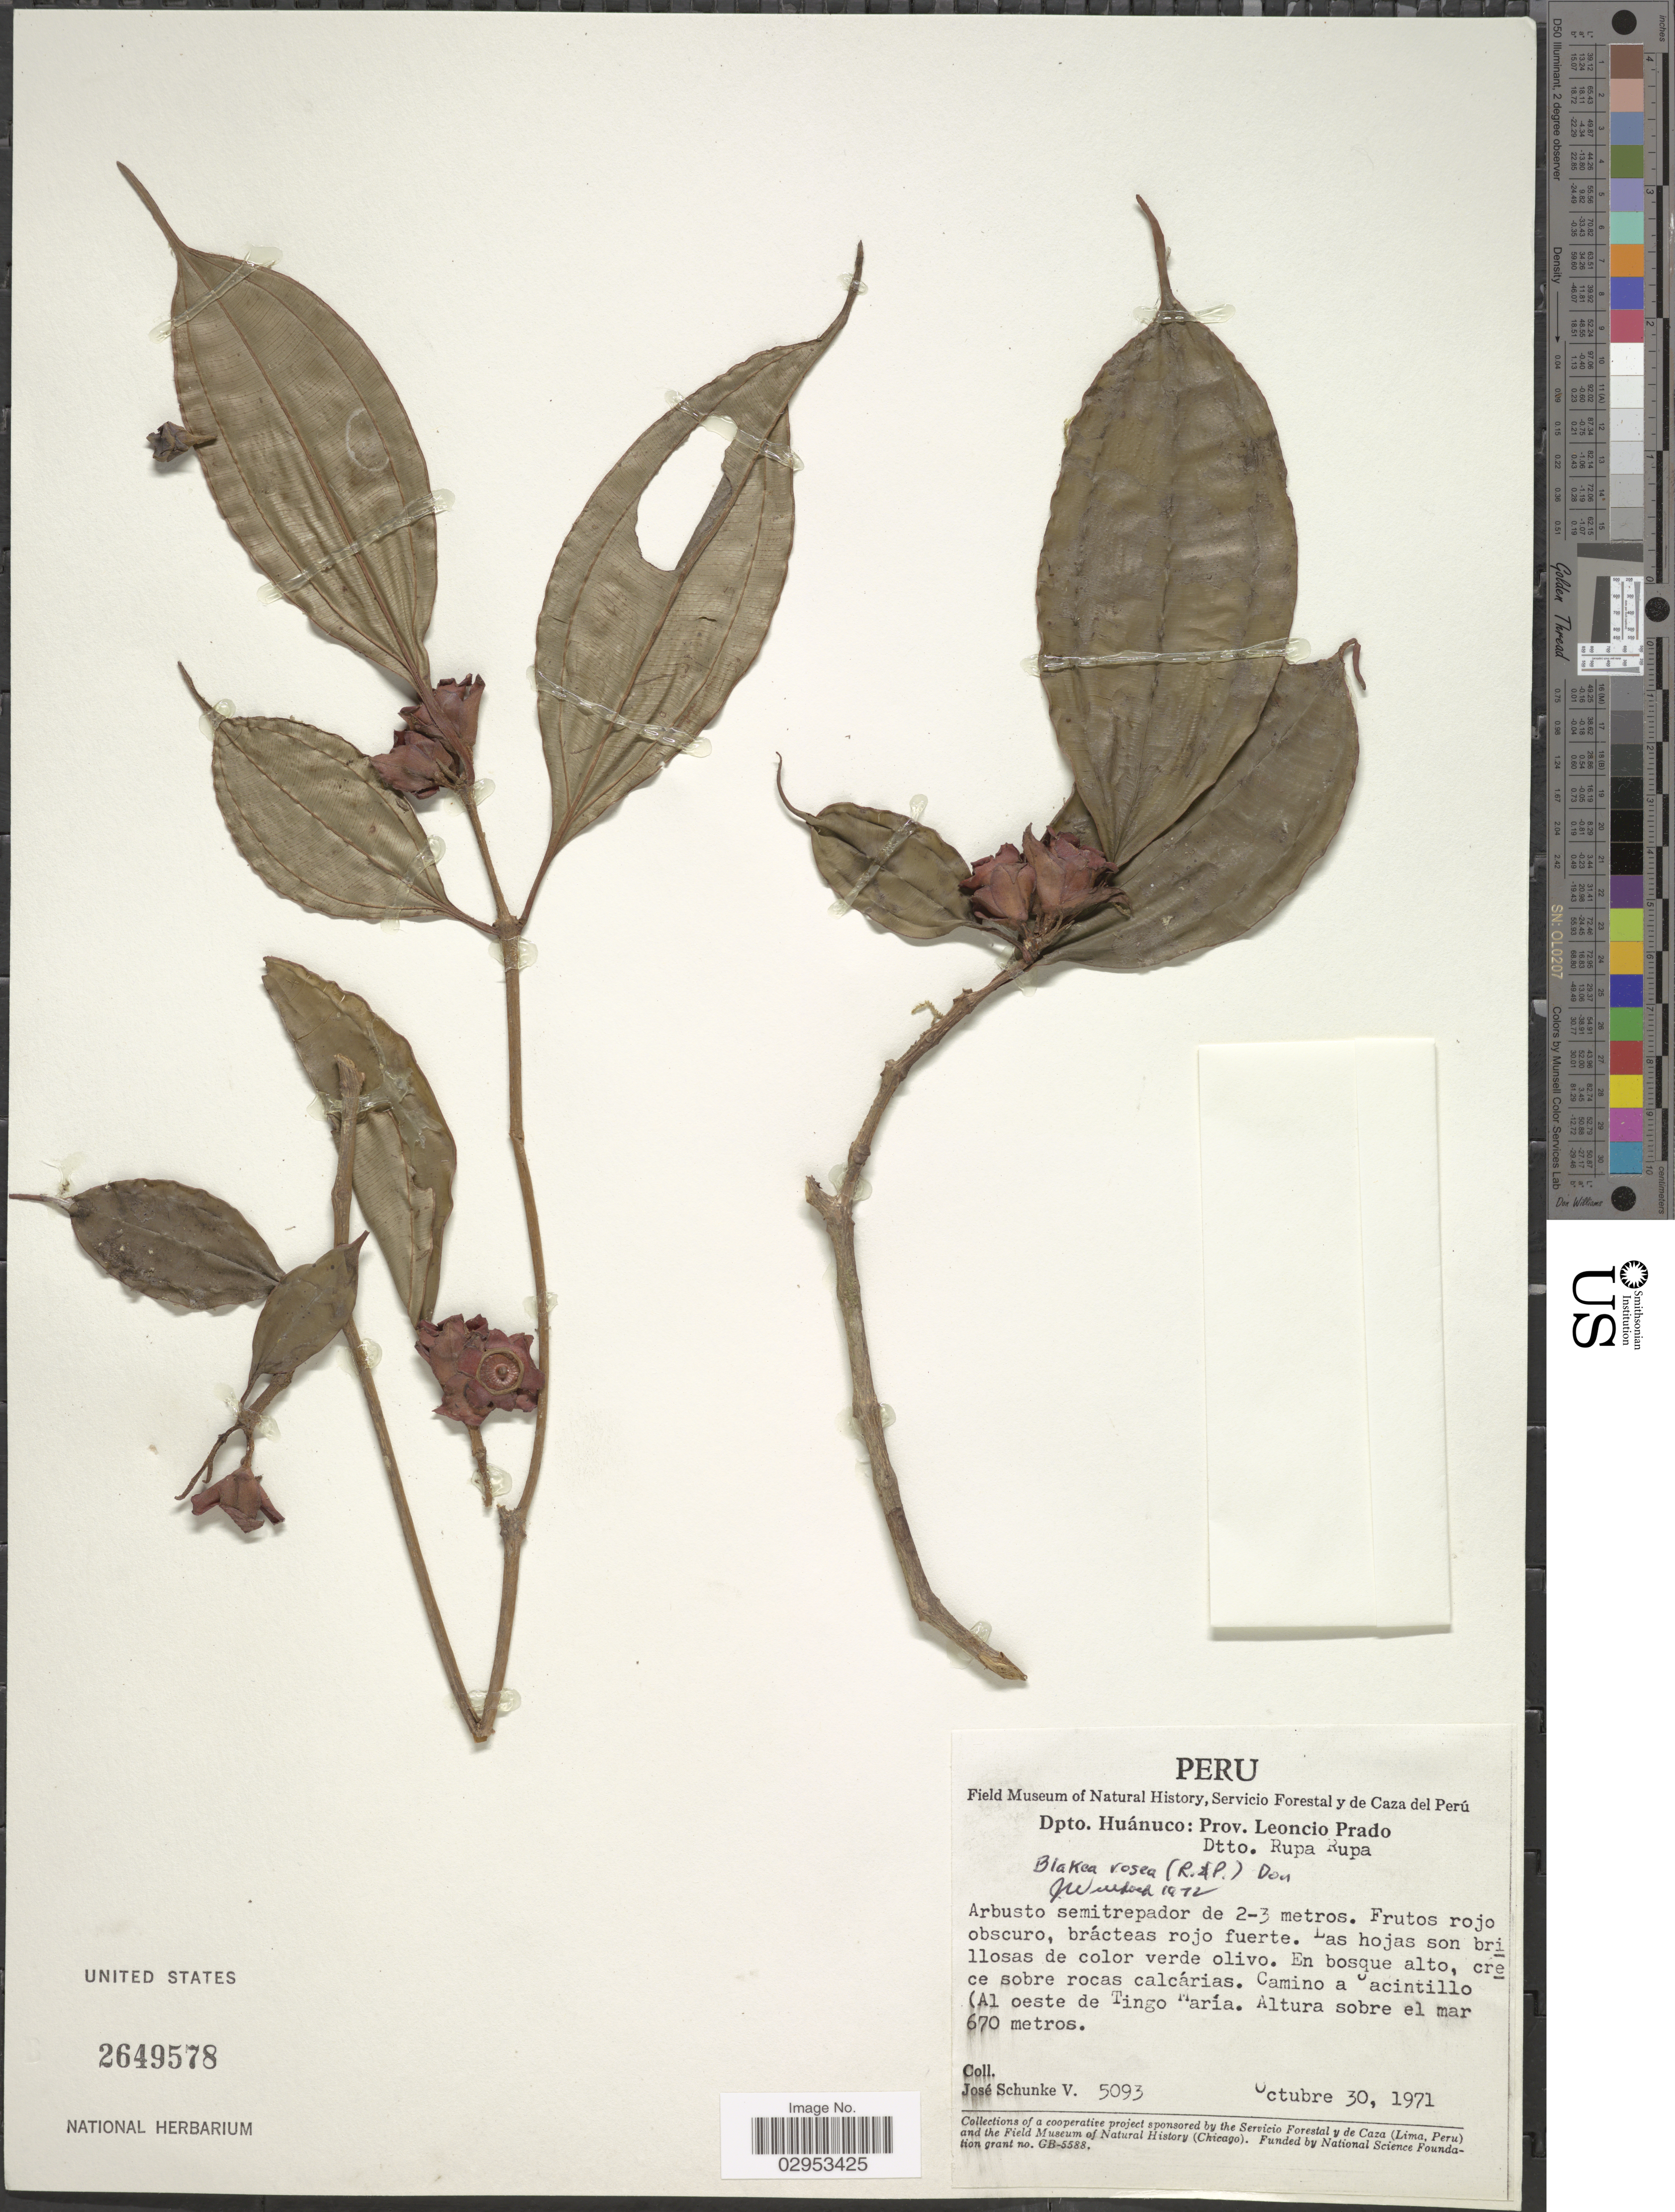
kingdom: Plantae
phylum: Tracheophyta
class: Magnoliopsida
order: Myrtales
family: Melastomataceae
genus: Blakea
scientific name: Blakea rosea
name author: D. Don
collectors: J. Schunke Vigo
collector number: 5093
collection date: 1971-10-30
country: Peru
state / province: Huánuco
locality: Camino a Jacintillo (Al oeste de Tingo María), Dtto. Rupa Rupa, Prov. Leoncio Prado, Dpto. Huánuco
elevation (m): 670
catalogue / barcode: US 2649578